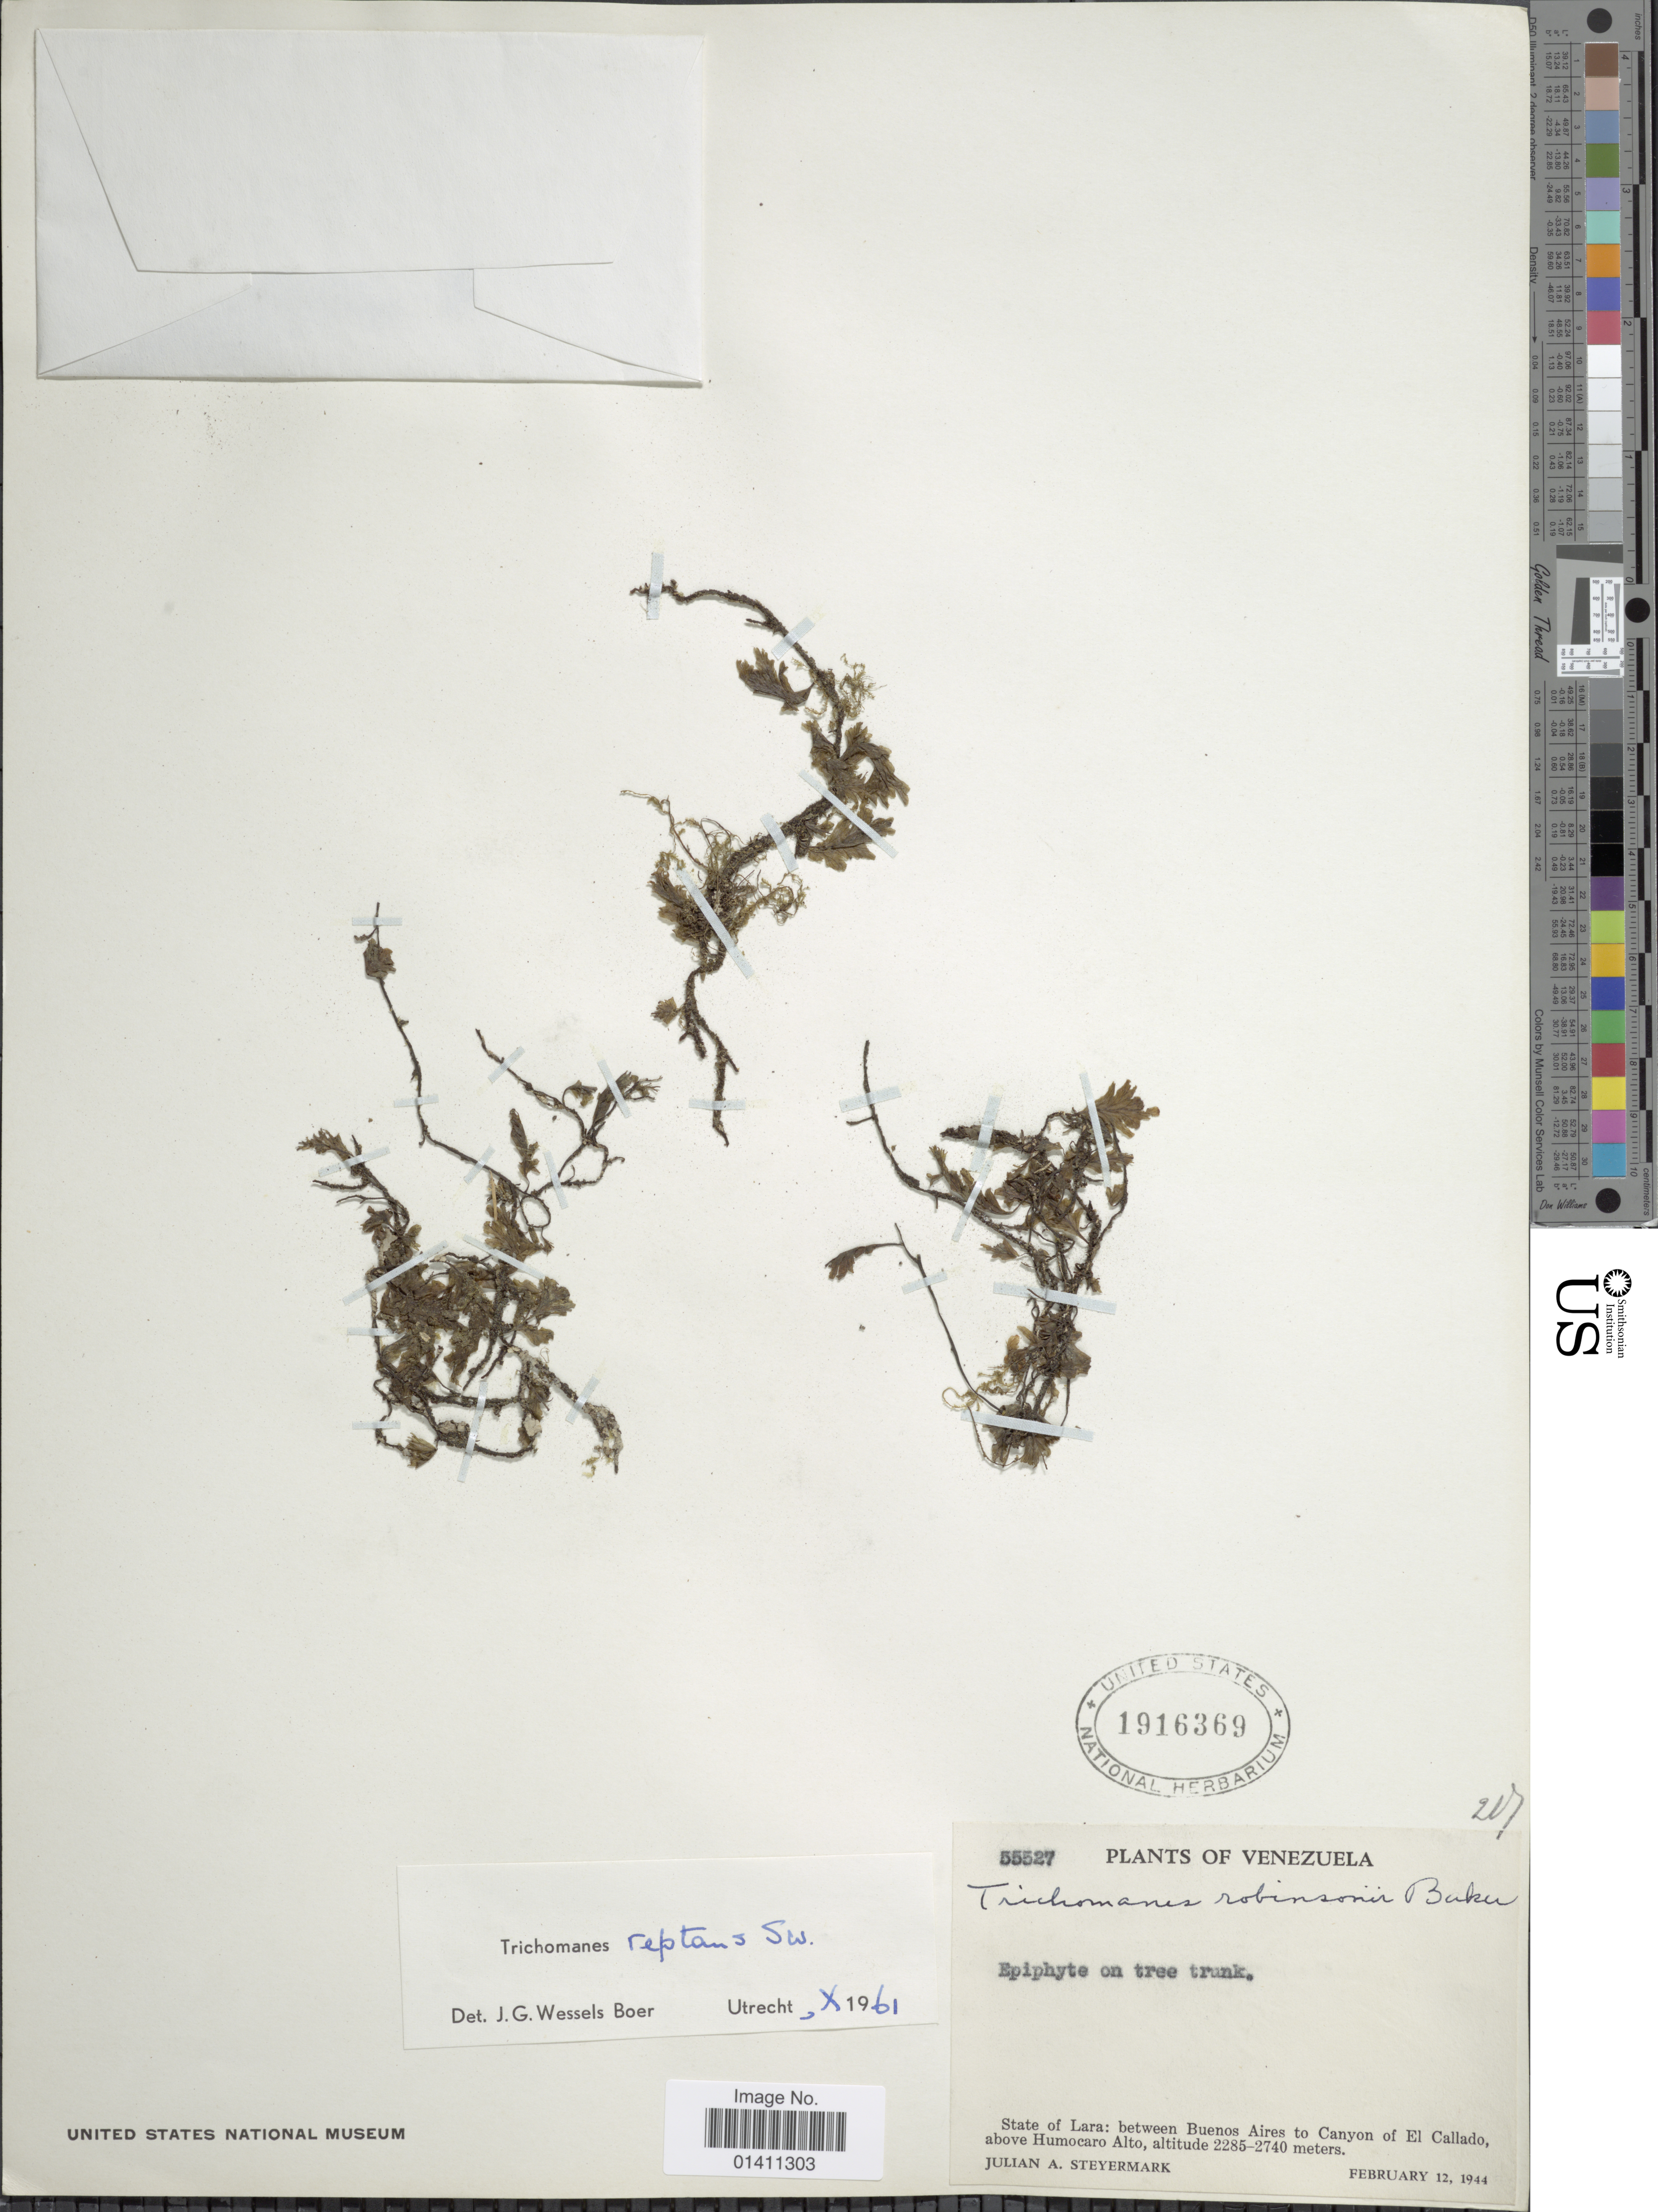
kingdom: Plantae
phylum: Tracheophyta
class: Polypodiopsida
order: Hymenophyllales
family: Hymenophyllaceae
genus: Didymoglossum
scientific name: Didymoglossum reptans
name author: (Sw.) C. Presl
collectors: J. Steyermark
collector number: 55527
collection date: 1944-02-12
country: Venezuela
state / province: Lara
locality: State of Lara: between Buenos Aires to Canyon of El Callado above Humocaro Alto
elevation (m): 2285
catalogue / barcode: US 1916369